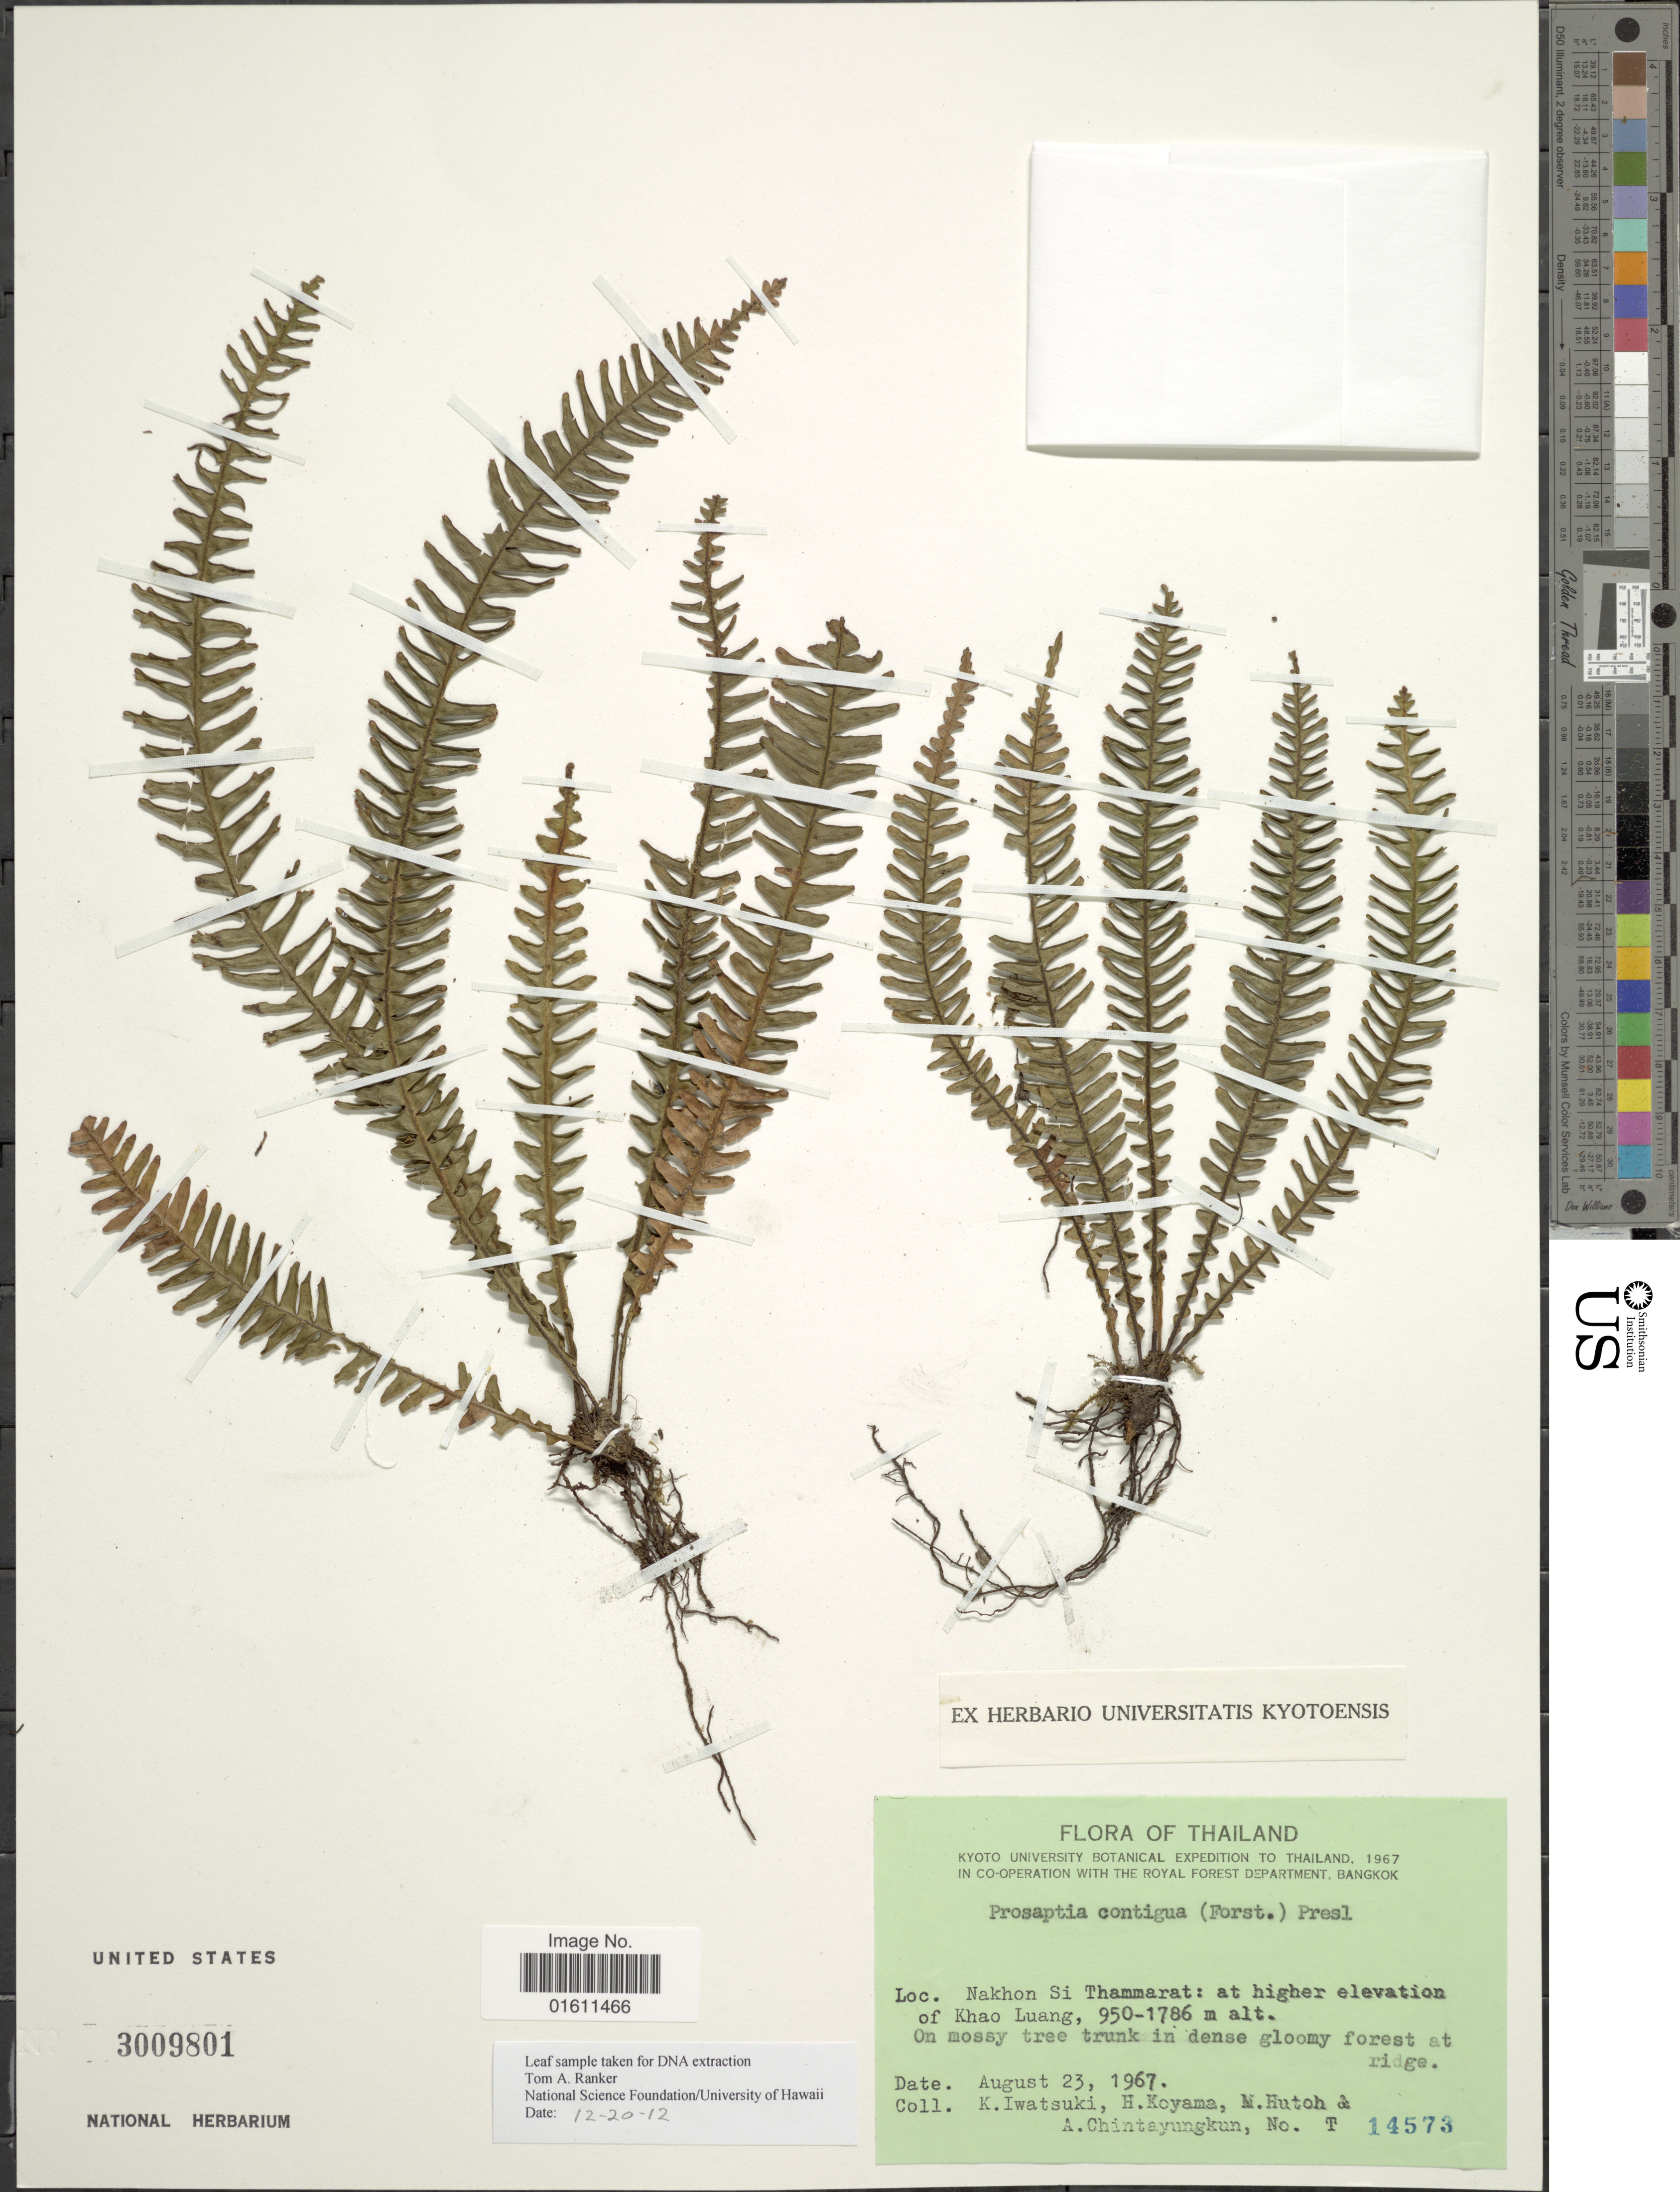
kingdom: Plantae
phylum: Tracheophyta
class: Polypodiopsida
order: Polypodiales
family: Polypodiaceae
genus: Prosaptia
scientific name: Prosaptia contigua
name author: (G. Forst.) Presl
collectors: K. Iwatsuki, H. Koyama, M. Hutch & A. Chintayungkun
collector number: T14573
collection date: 1967-08-23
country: Thailand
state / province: Nakhon Si Thammarat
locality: Thailand, Nakhon Si Thammarat: at higher elevation of Khao Luang.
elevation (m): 950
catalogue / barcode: US 3009801